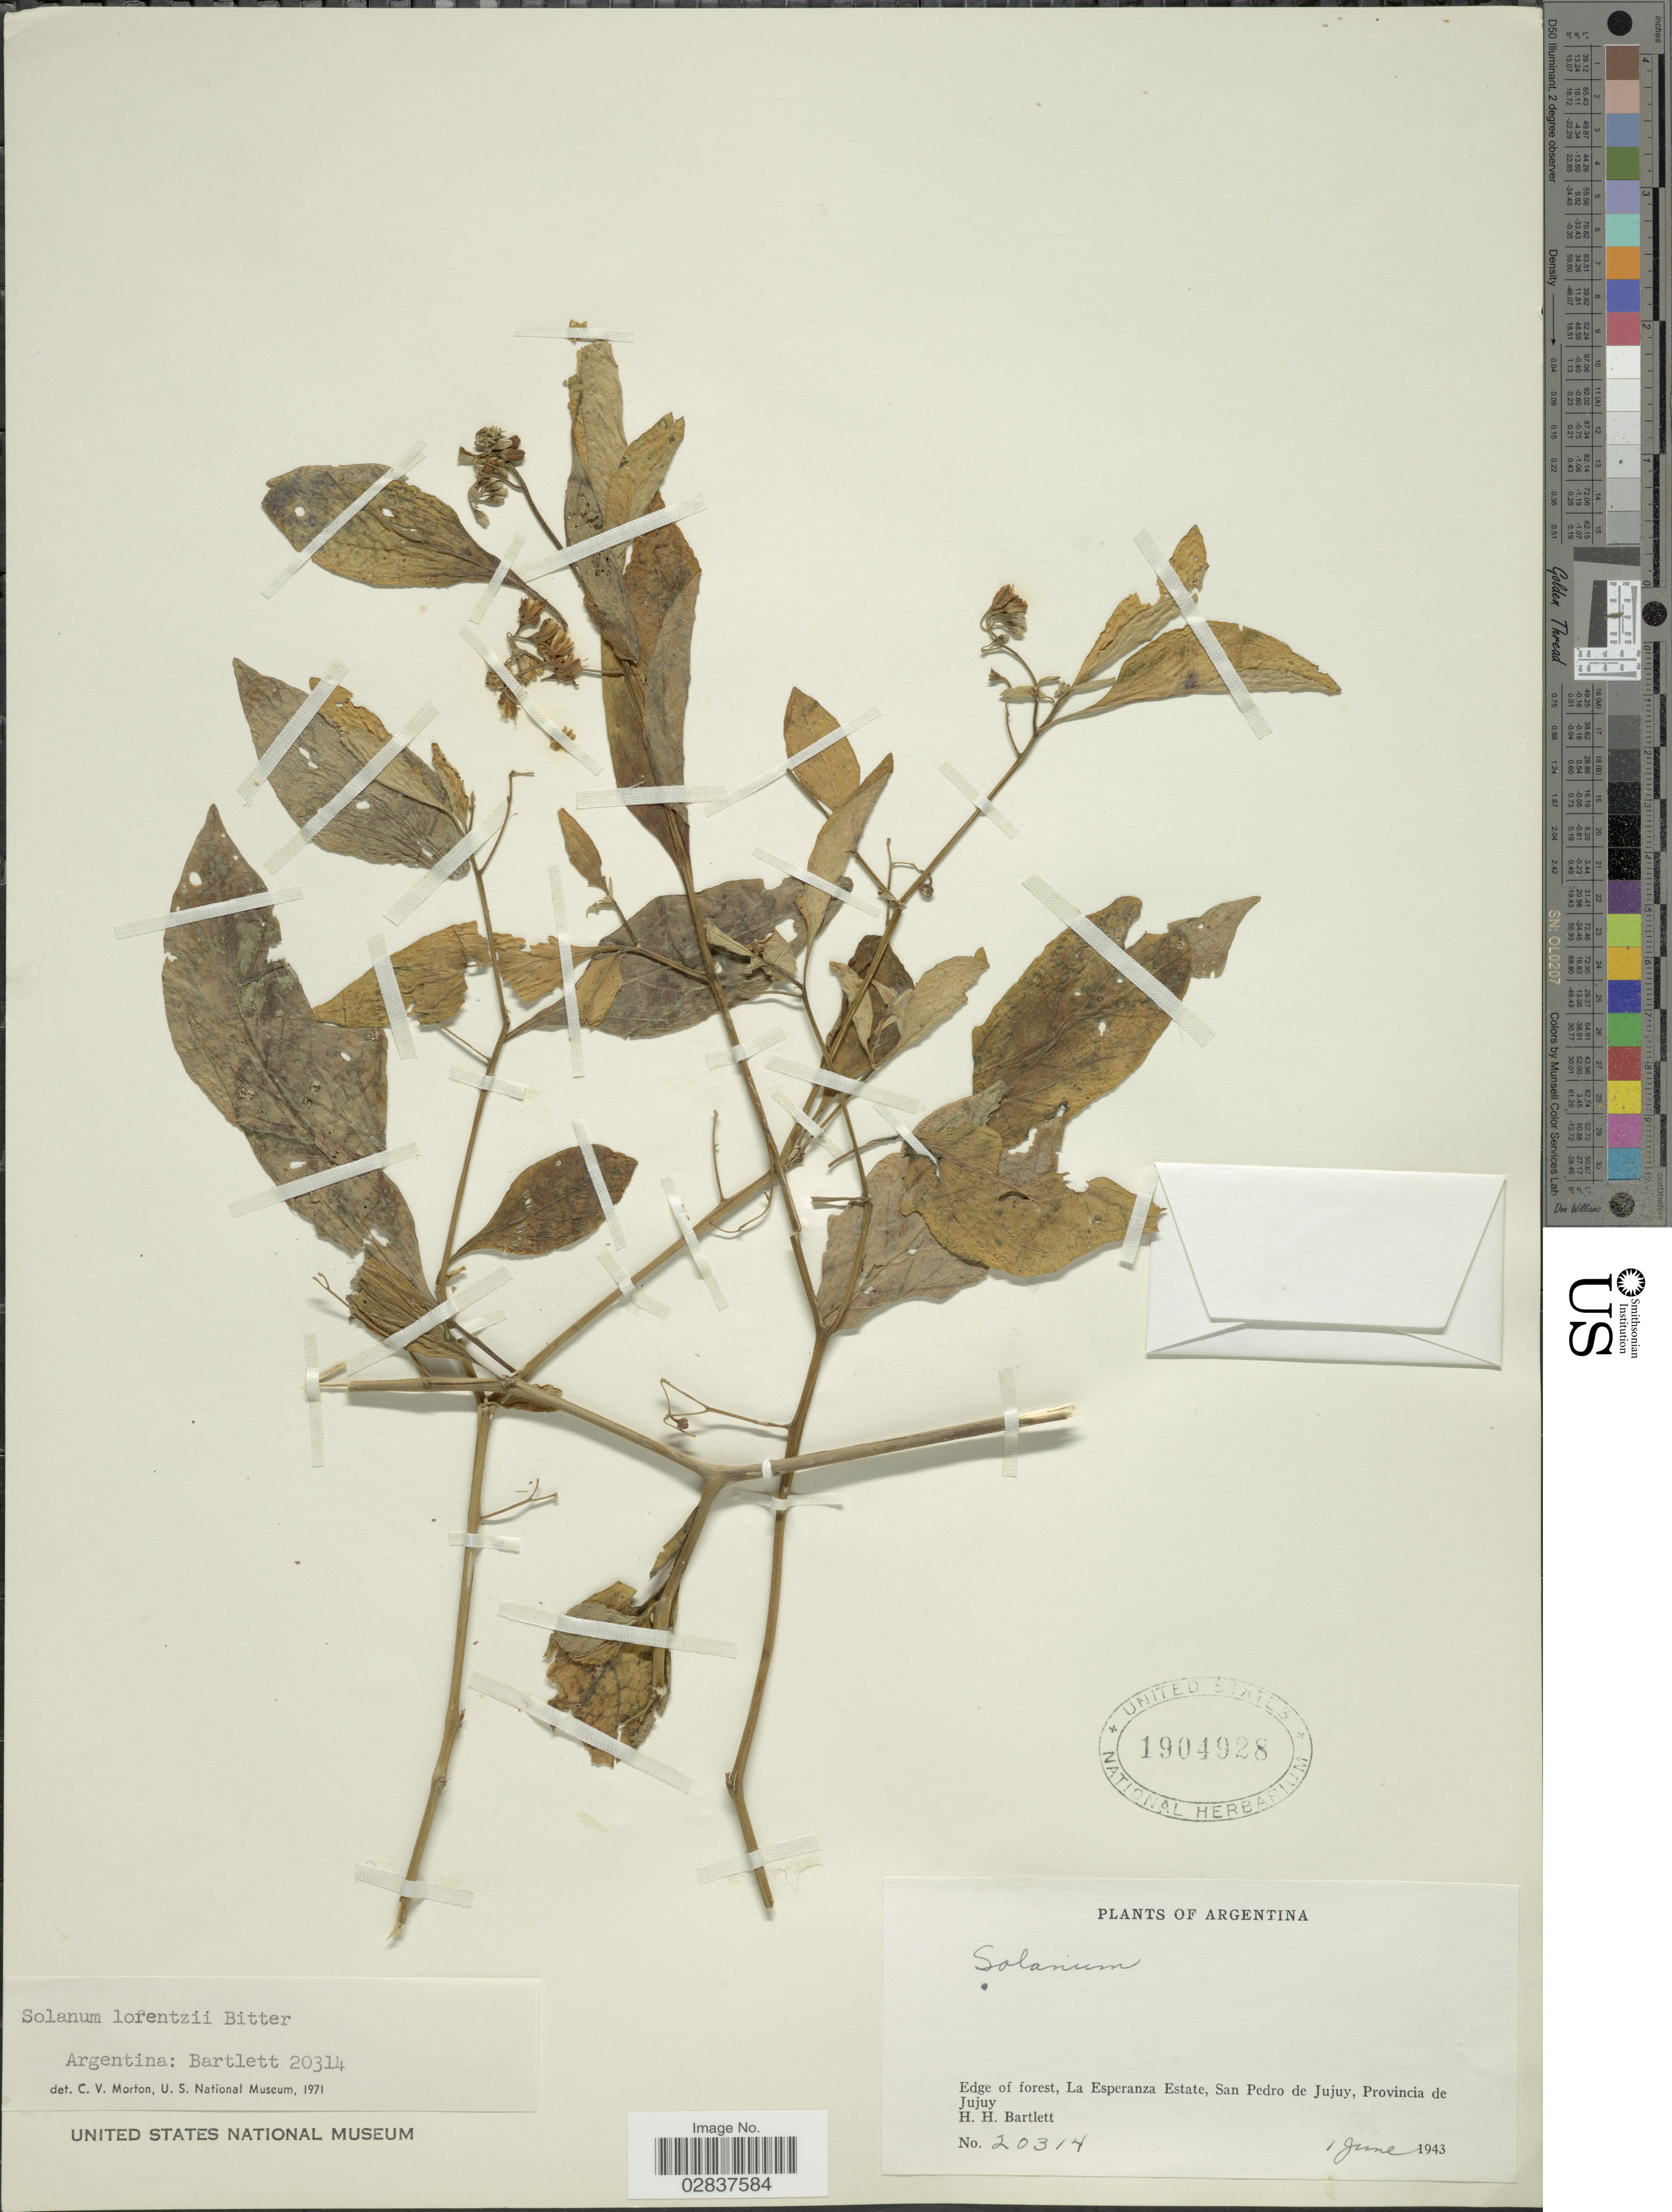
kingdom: Plantae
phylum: Tracheophyta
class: Magnoliopsida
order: Solanales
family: Solanaceae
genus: Solanum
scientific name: Solanum lorentzii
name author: Bitter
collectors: H. H. Bartlett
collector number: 20314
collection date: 1943-06-01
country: Argentina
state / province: Jujuy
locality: Edge of forest, La Esperanza Estate, San Pedro de Jujuy.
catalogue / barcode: US 1904928